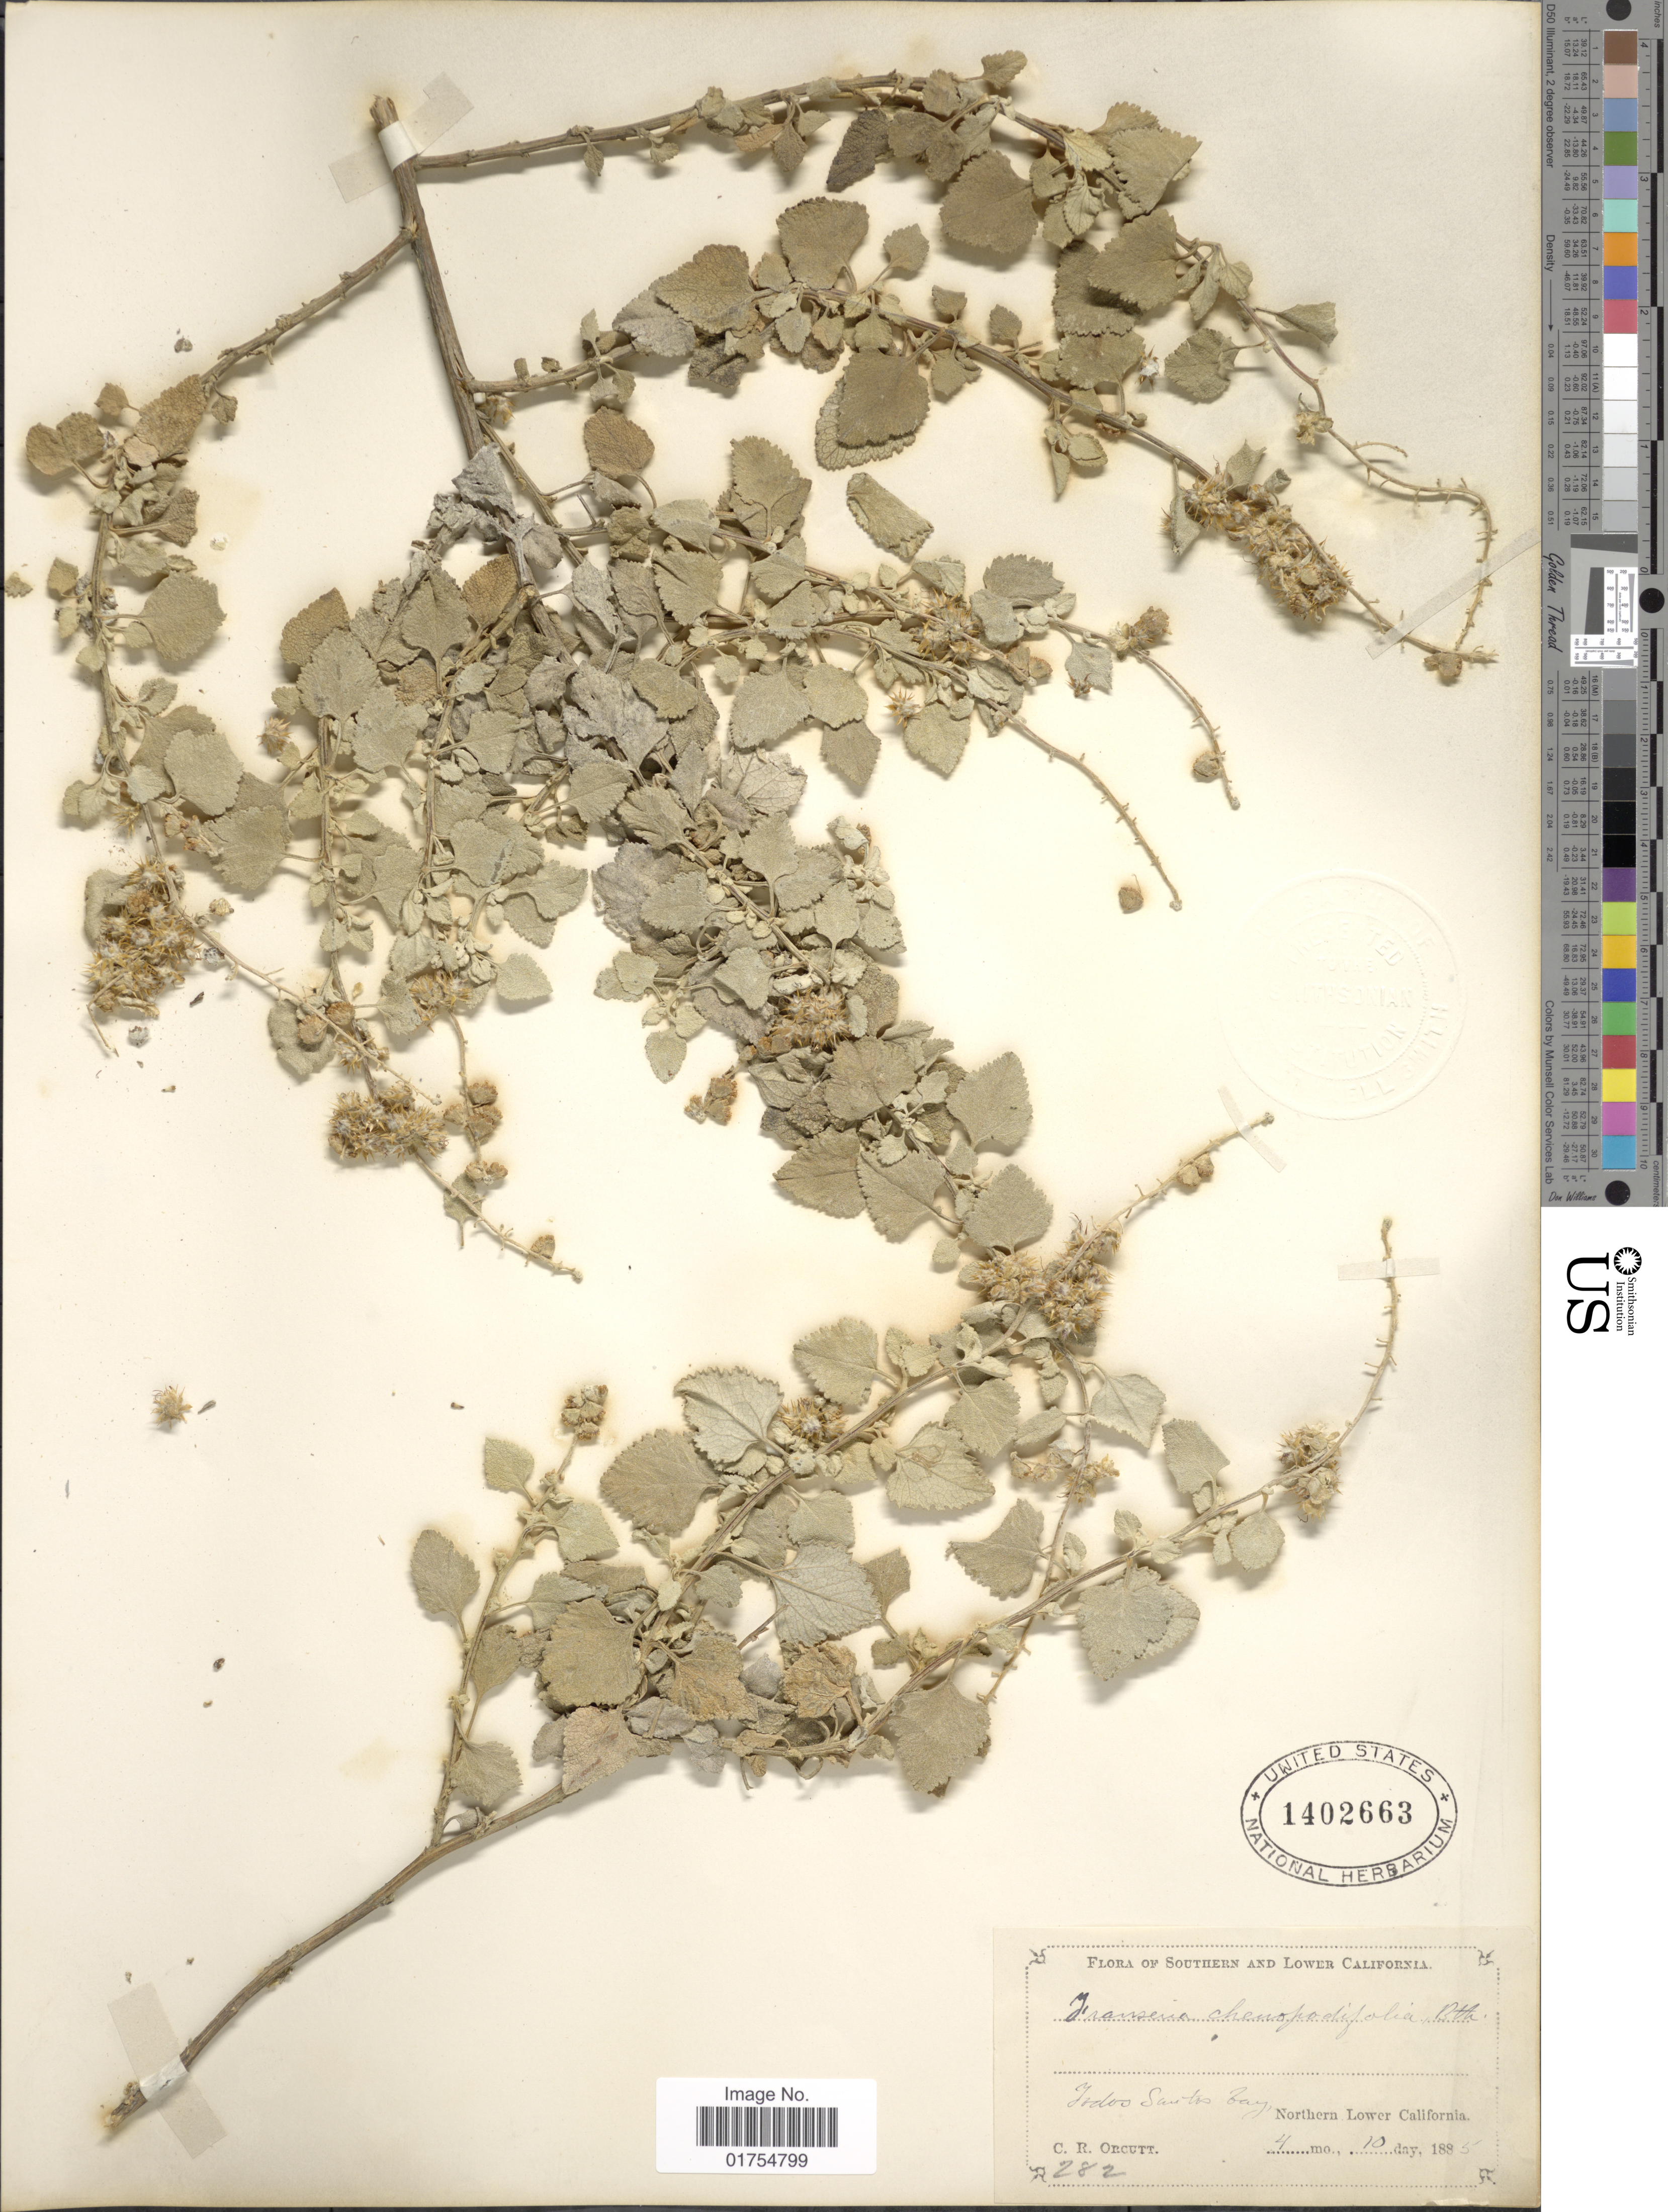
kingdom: Plantae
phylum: Tracheophyta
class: Magnoliopsida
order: Asterales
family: Asteraceae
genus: Franseria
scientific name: Franseria chenopodiifolia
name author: Benth.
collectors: C. R. Orcutt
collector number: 282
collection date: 1885-04-10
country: Mexico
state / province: Baja California Sur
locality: Todos Santos Bay, Northern Lower California.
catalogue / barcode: US 1402663